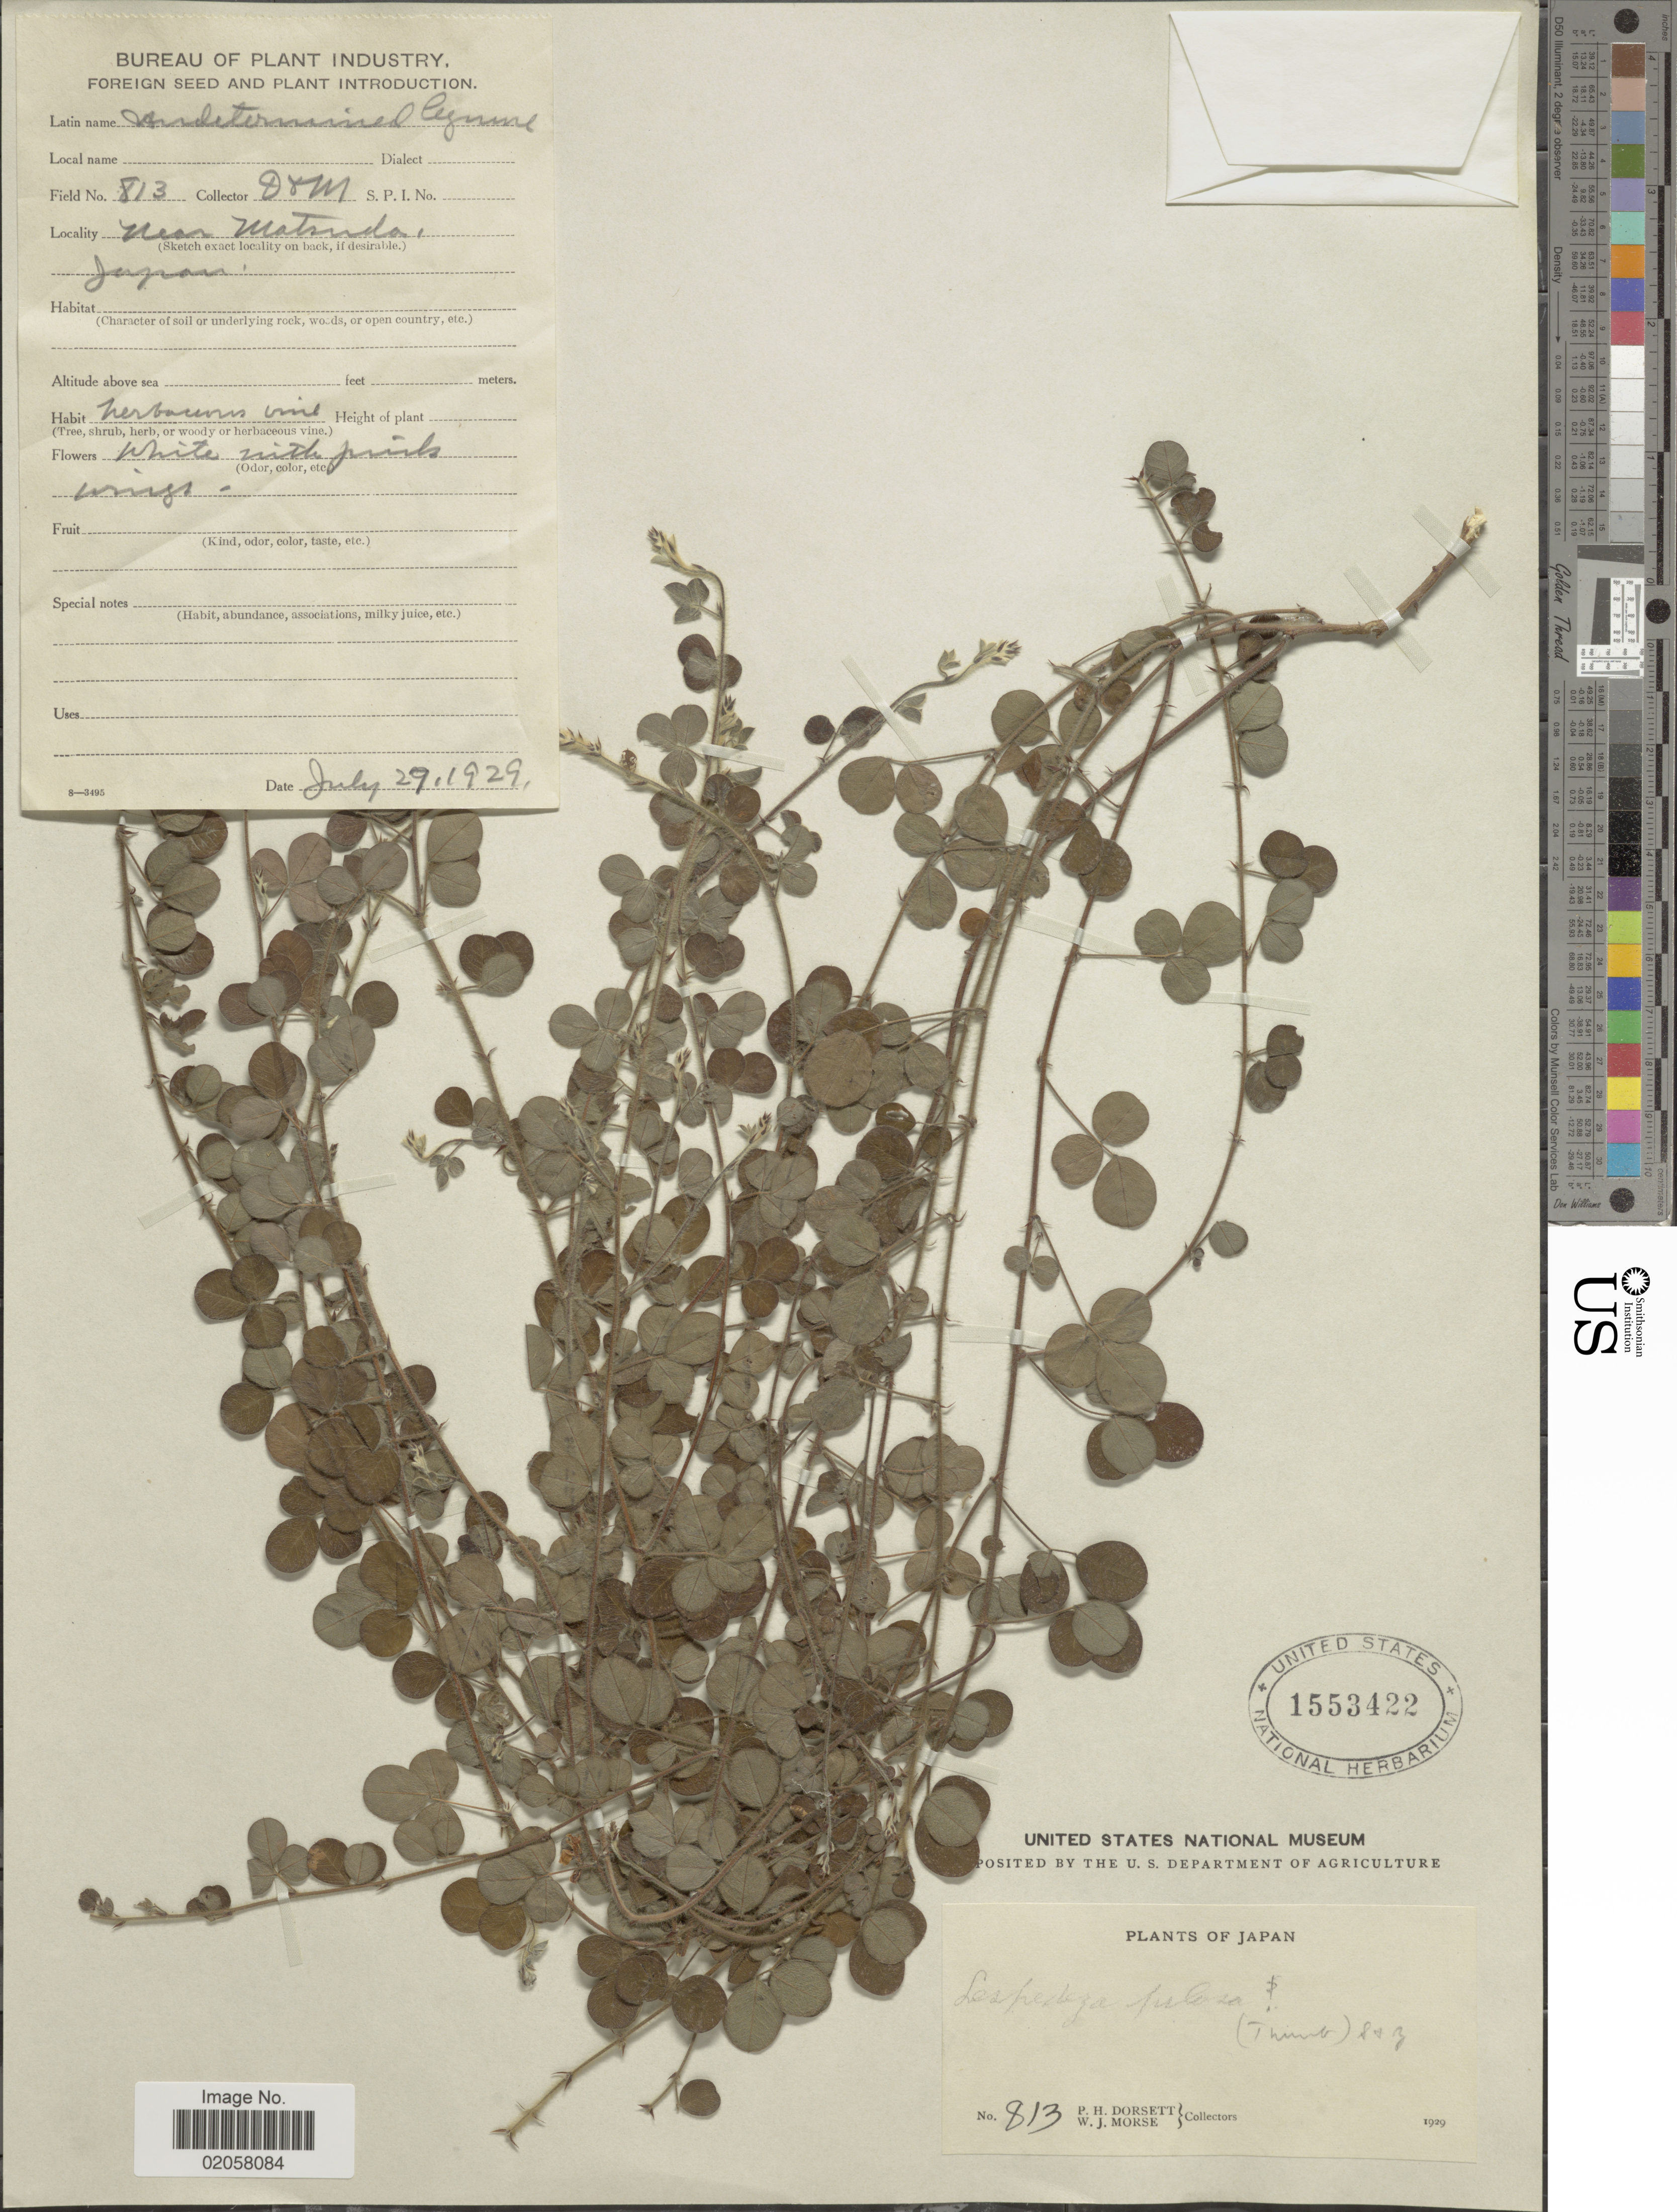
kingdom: Plantae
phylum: Tracheophyta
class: Magnoliopsida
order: Fabales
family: Fabaceae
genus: Lespedeza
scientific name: Lespedeza pilosa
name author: (Thunb.) Siebold & Zucc.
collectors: P. H. Dorsett & W. J. Morse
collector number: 813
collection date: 1929-07-29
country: Japan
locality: Near Matsuda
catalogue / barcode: US 1553422